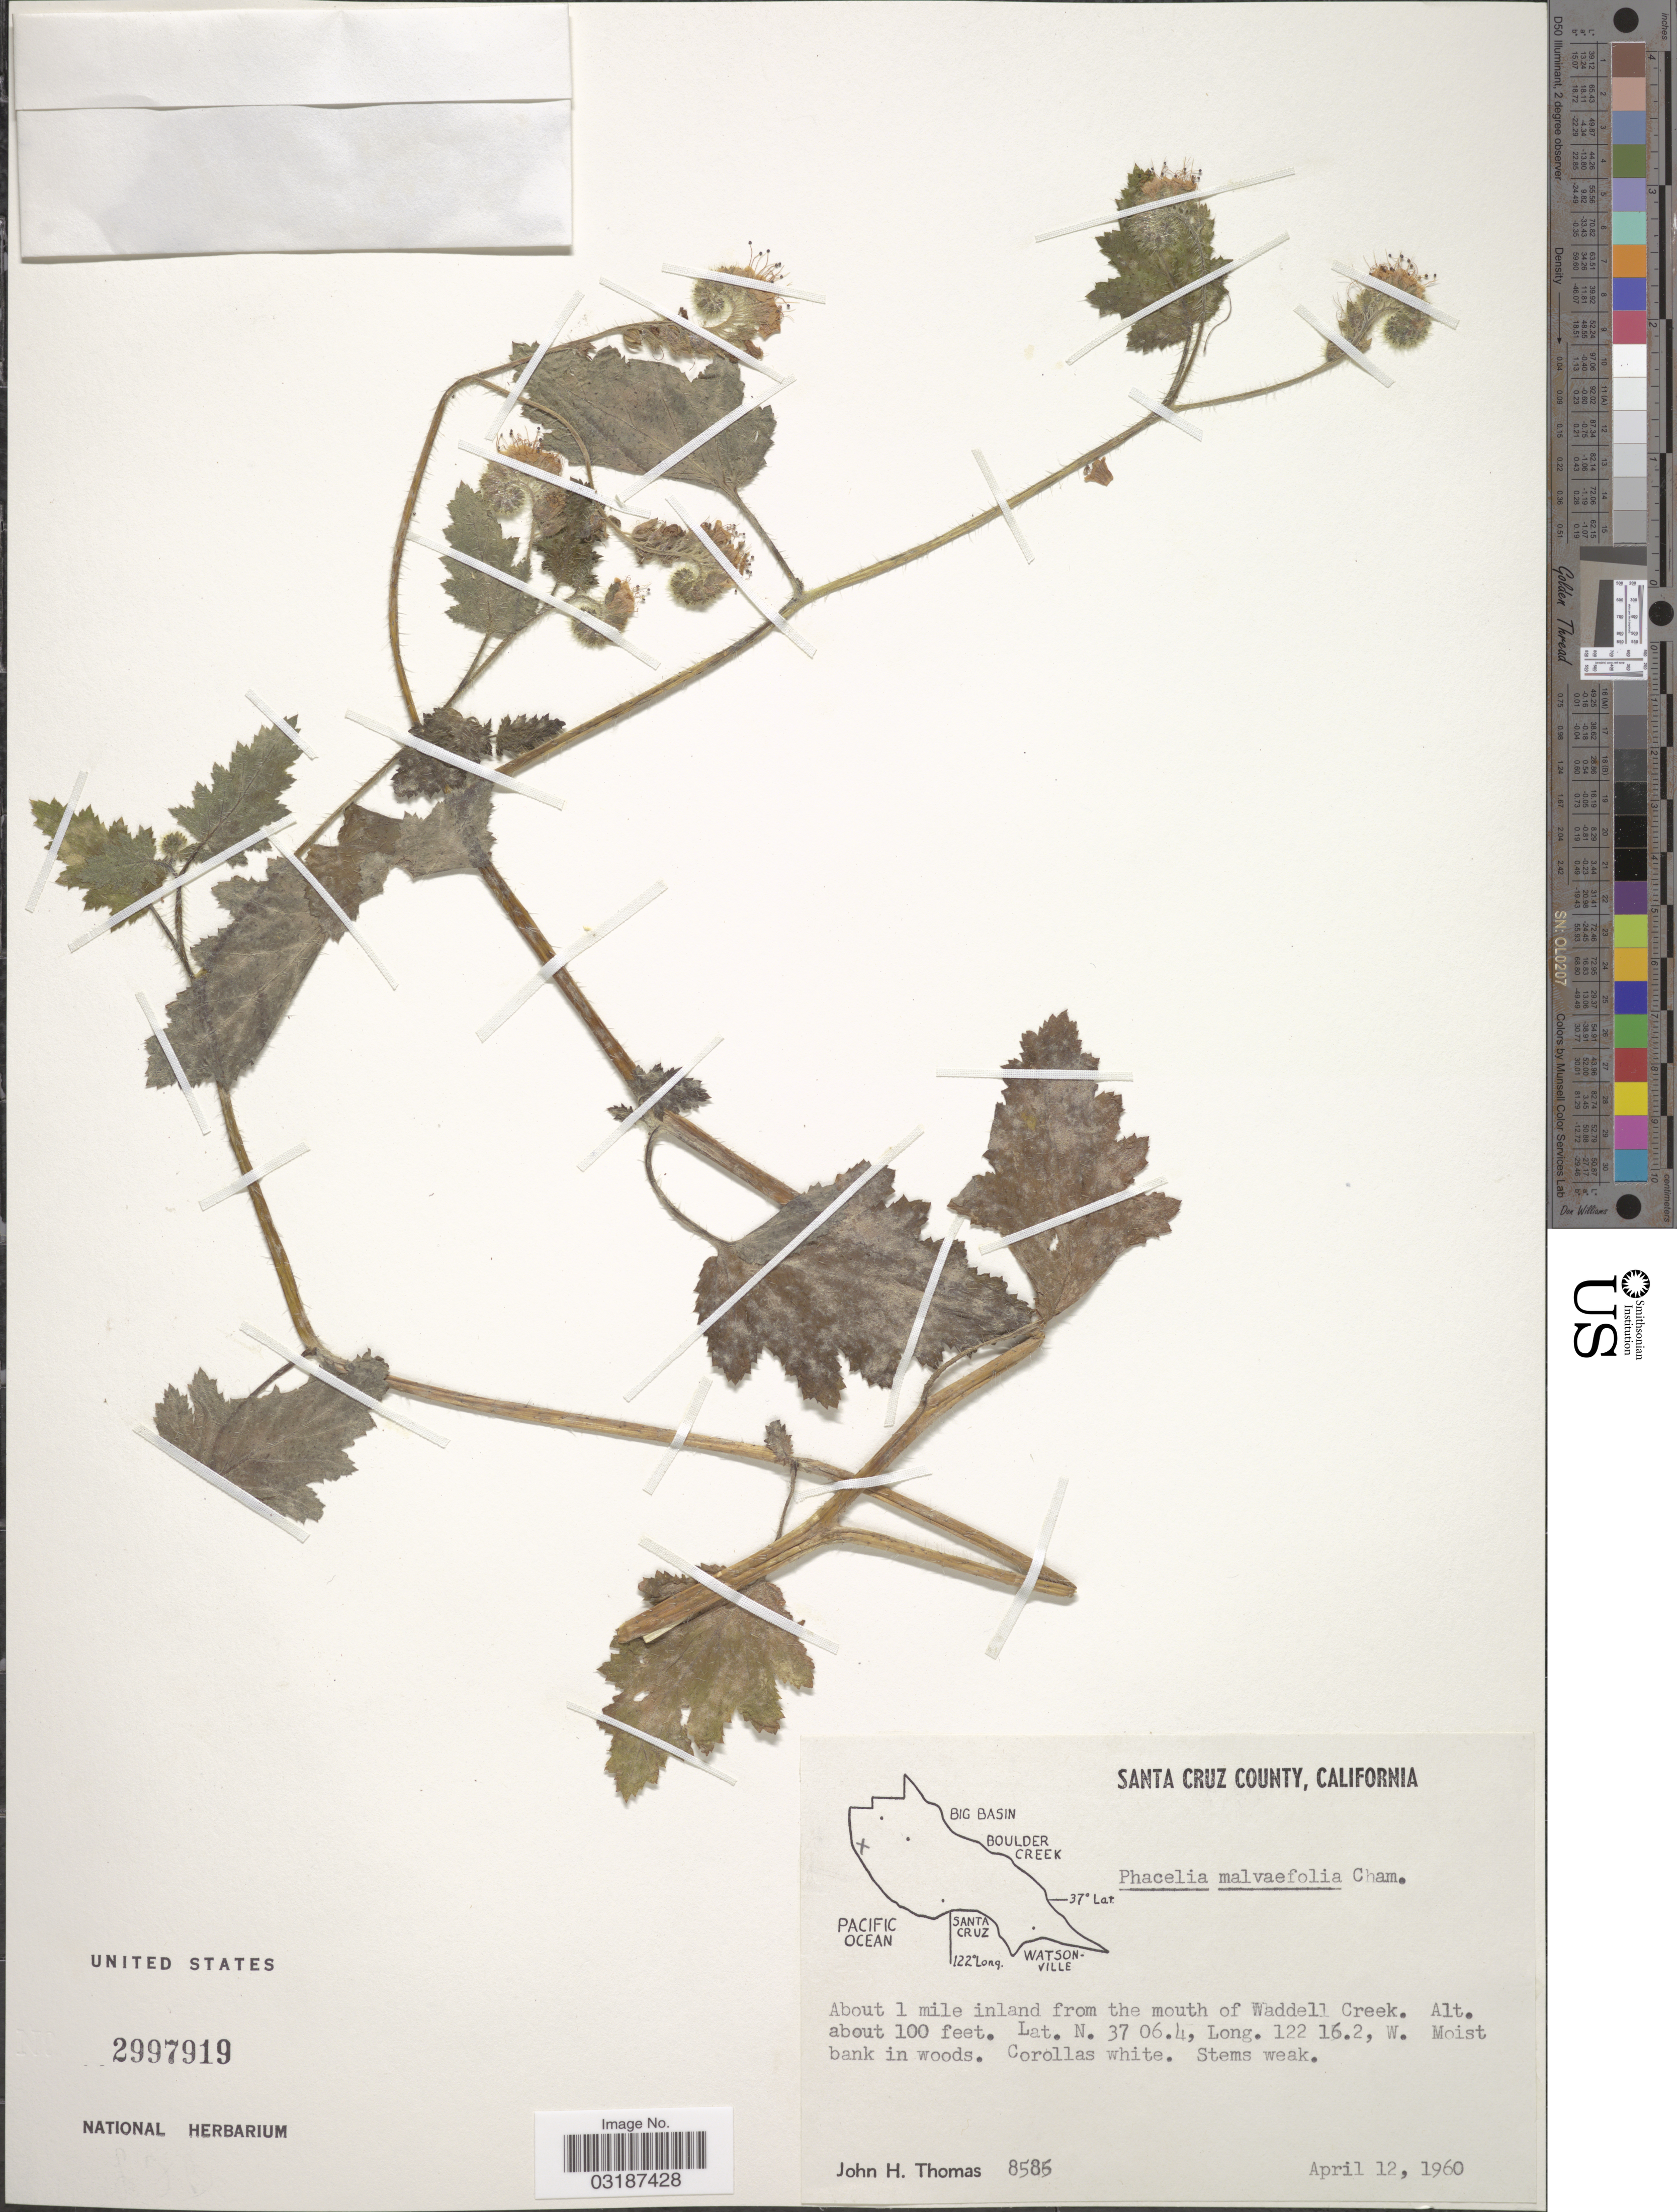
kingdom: Plantae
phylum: Tracheophyta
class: Magnoliopsida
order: Boraginales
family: Hydrophyllaceae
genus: Phacelia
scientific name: Phacelia malvifolia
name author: Cham.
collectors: J. H. Thomas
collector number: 8585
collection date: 1960-04-12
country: United States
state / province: California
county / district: Santa Cruz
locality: Santa Cruz County. About 1 mile inland from the mouth of Waddell Creek.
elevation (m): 30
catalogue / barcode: US 2997919